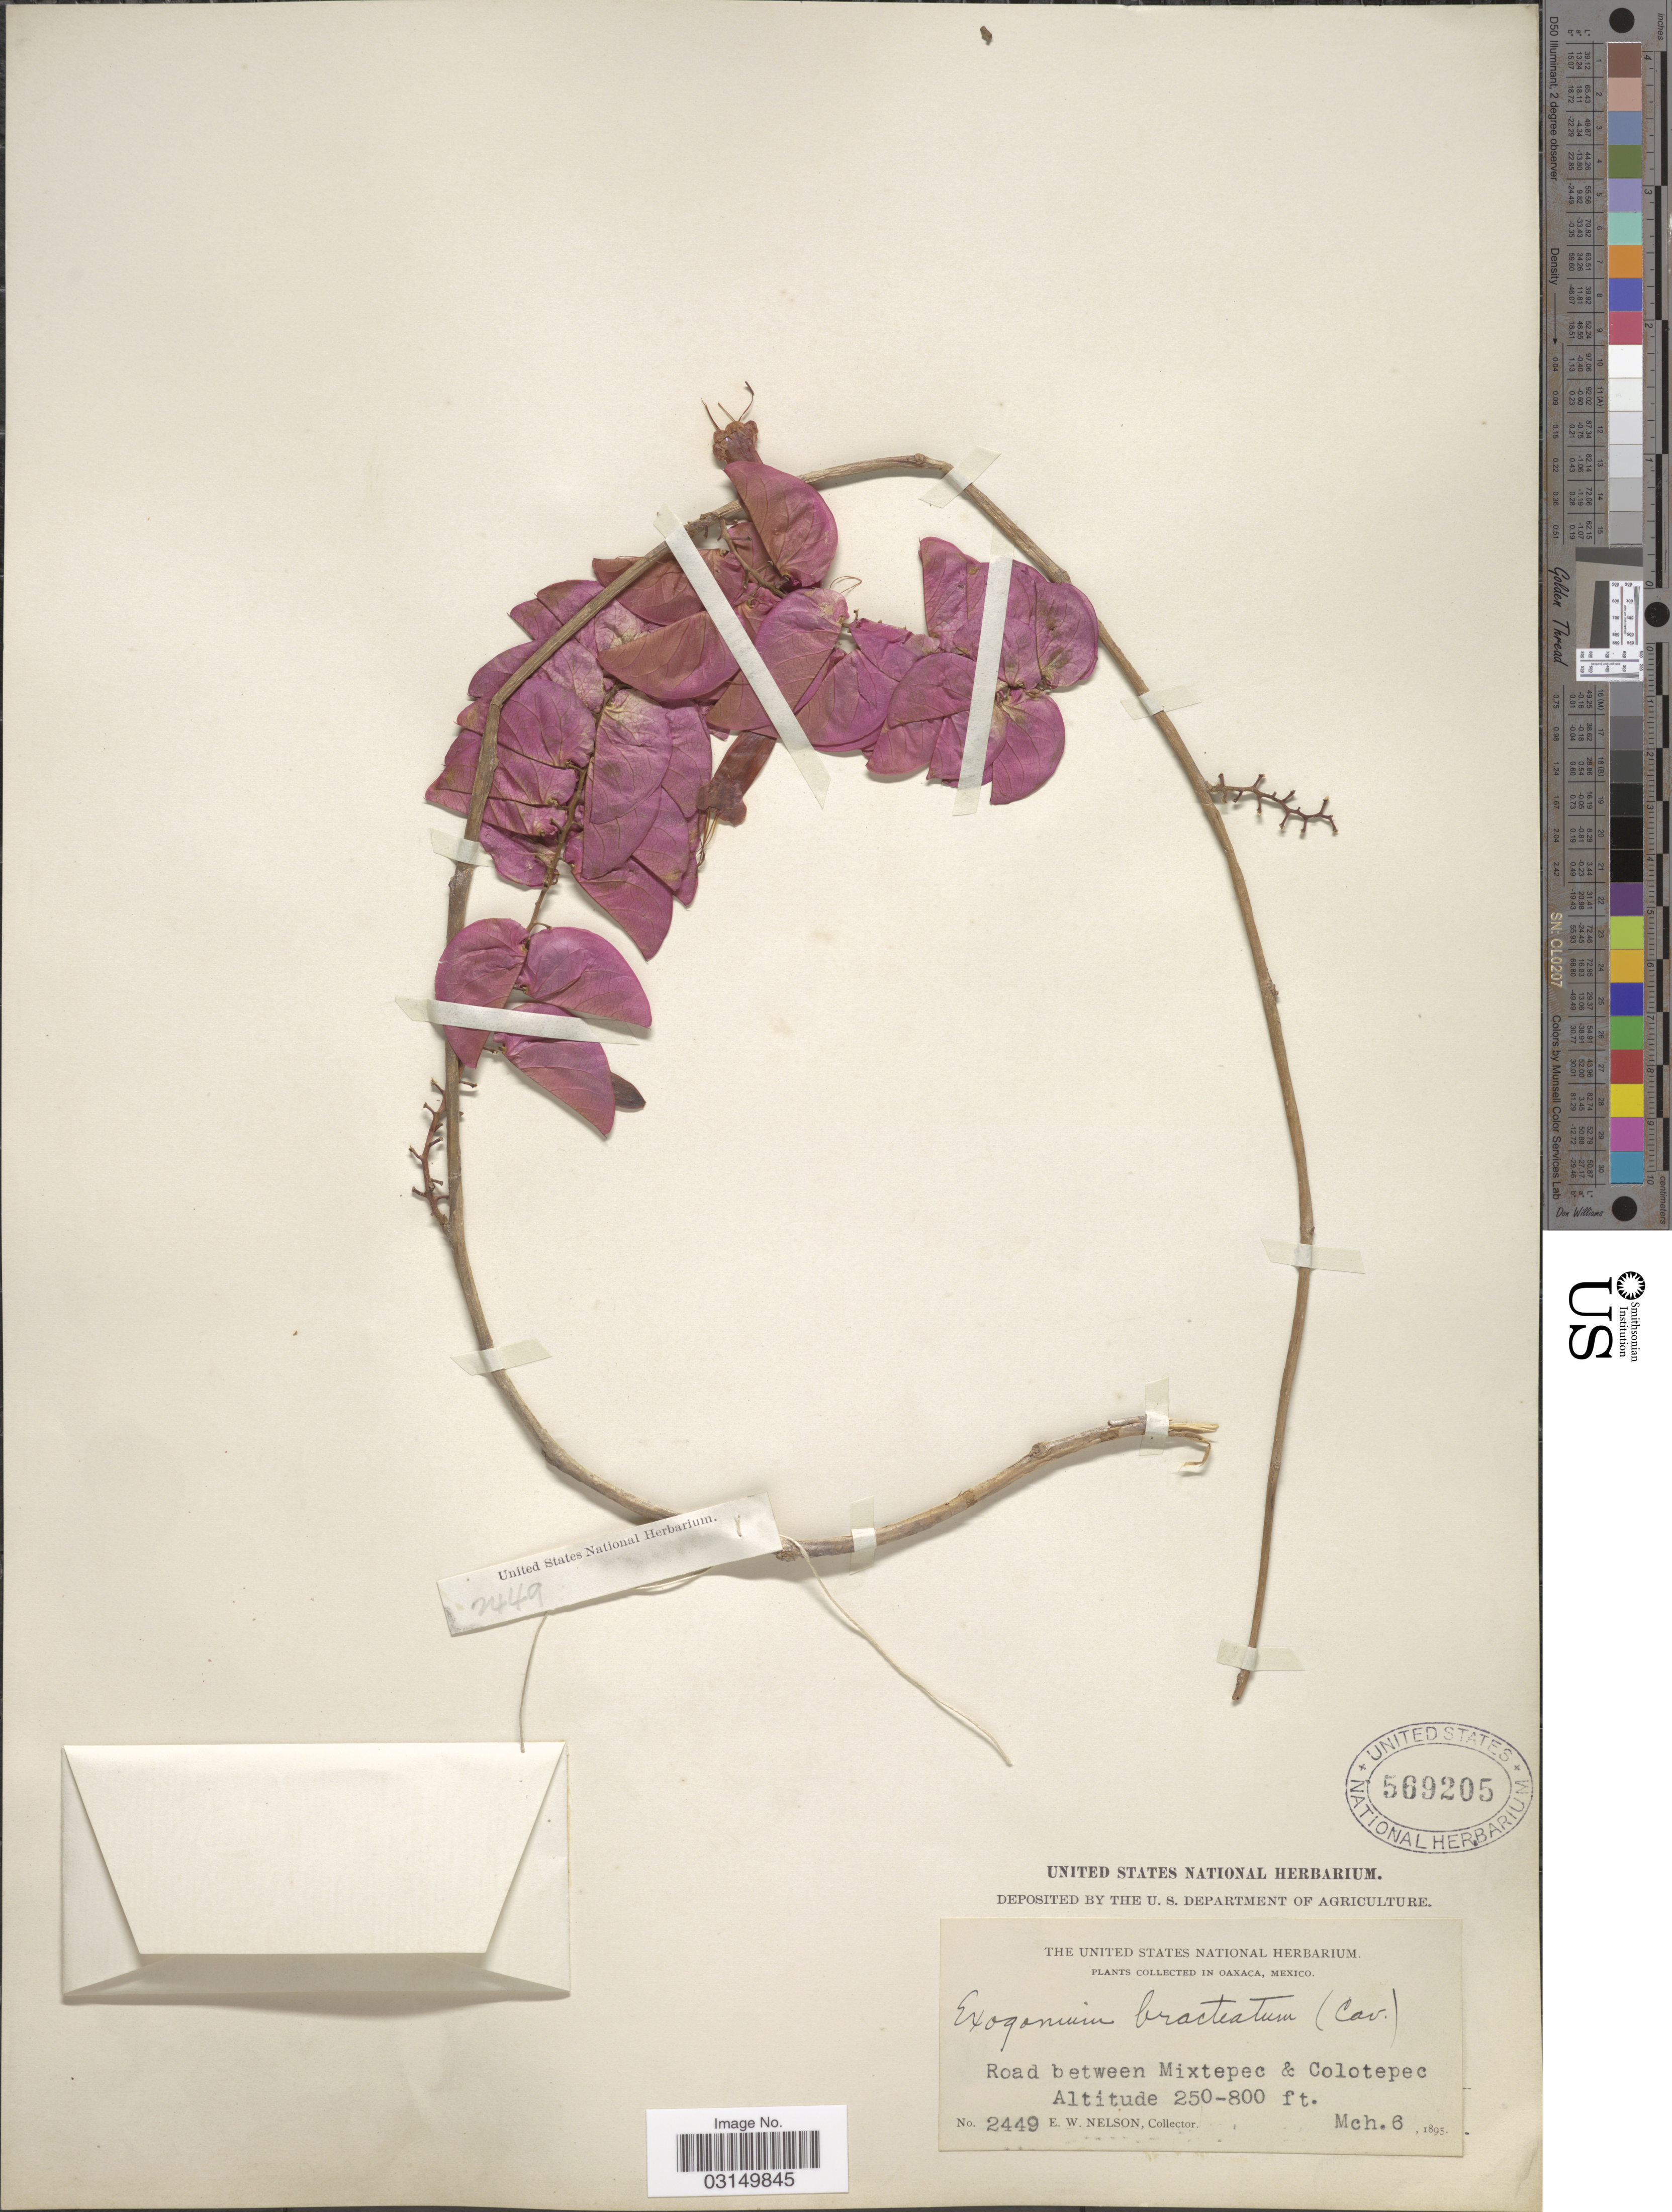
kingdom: Plantae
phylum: Tracheophyta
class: Magnoliopsida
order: Solanales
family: Convolvulaceae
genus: Ipomoea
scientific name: Ipomoea bracteata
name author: Cav.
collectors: E. W. Nelson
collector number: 2449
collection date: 1895-03-06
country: Mexico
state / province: Oaxaca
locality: Road between Mixtepec & Colotepec.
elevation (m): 76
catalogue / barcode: US 569205